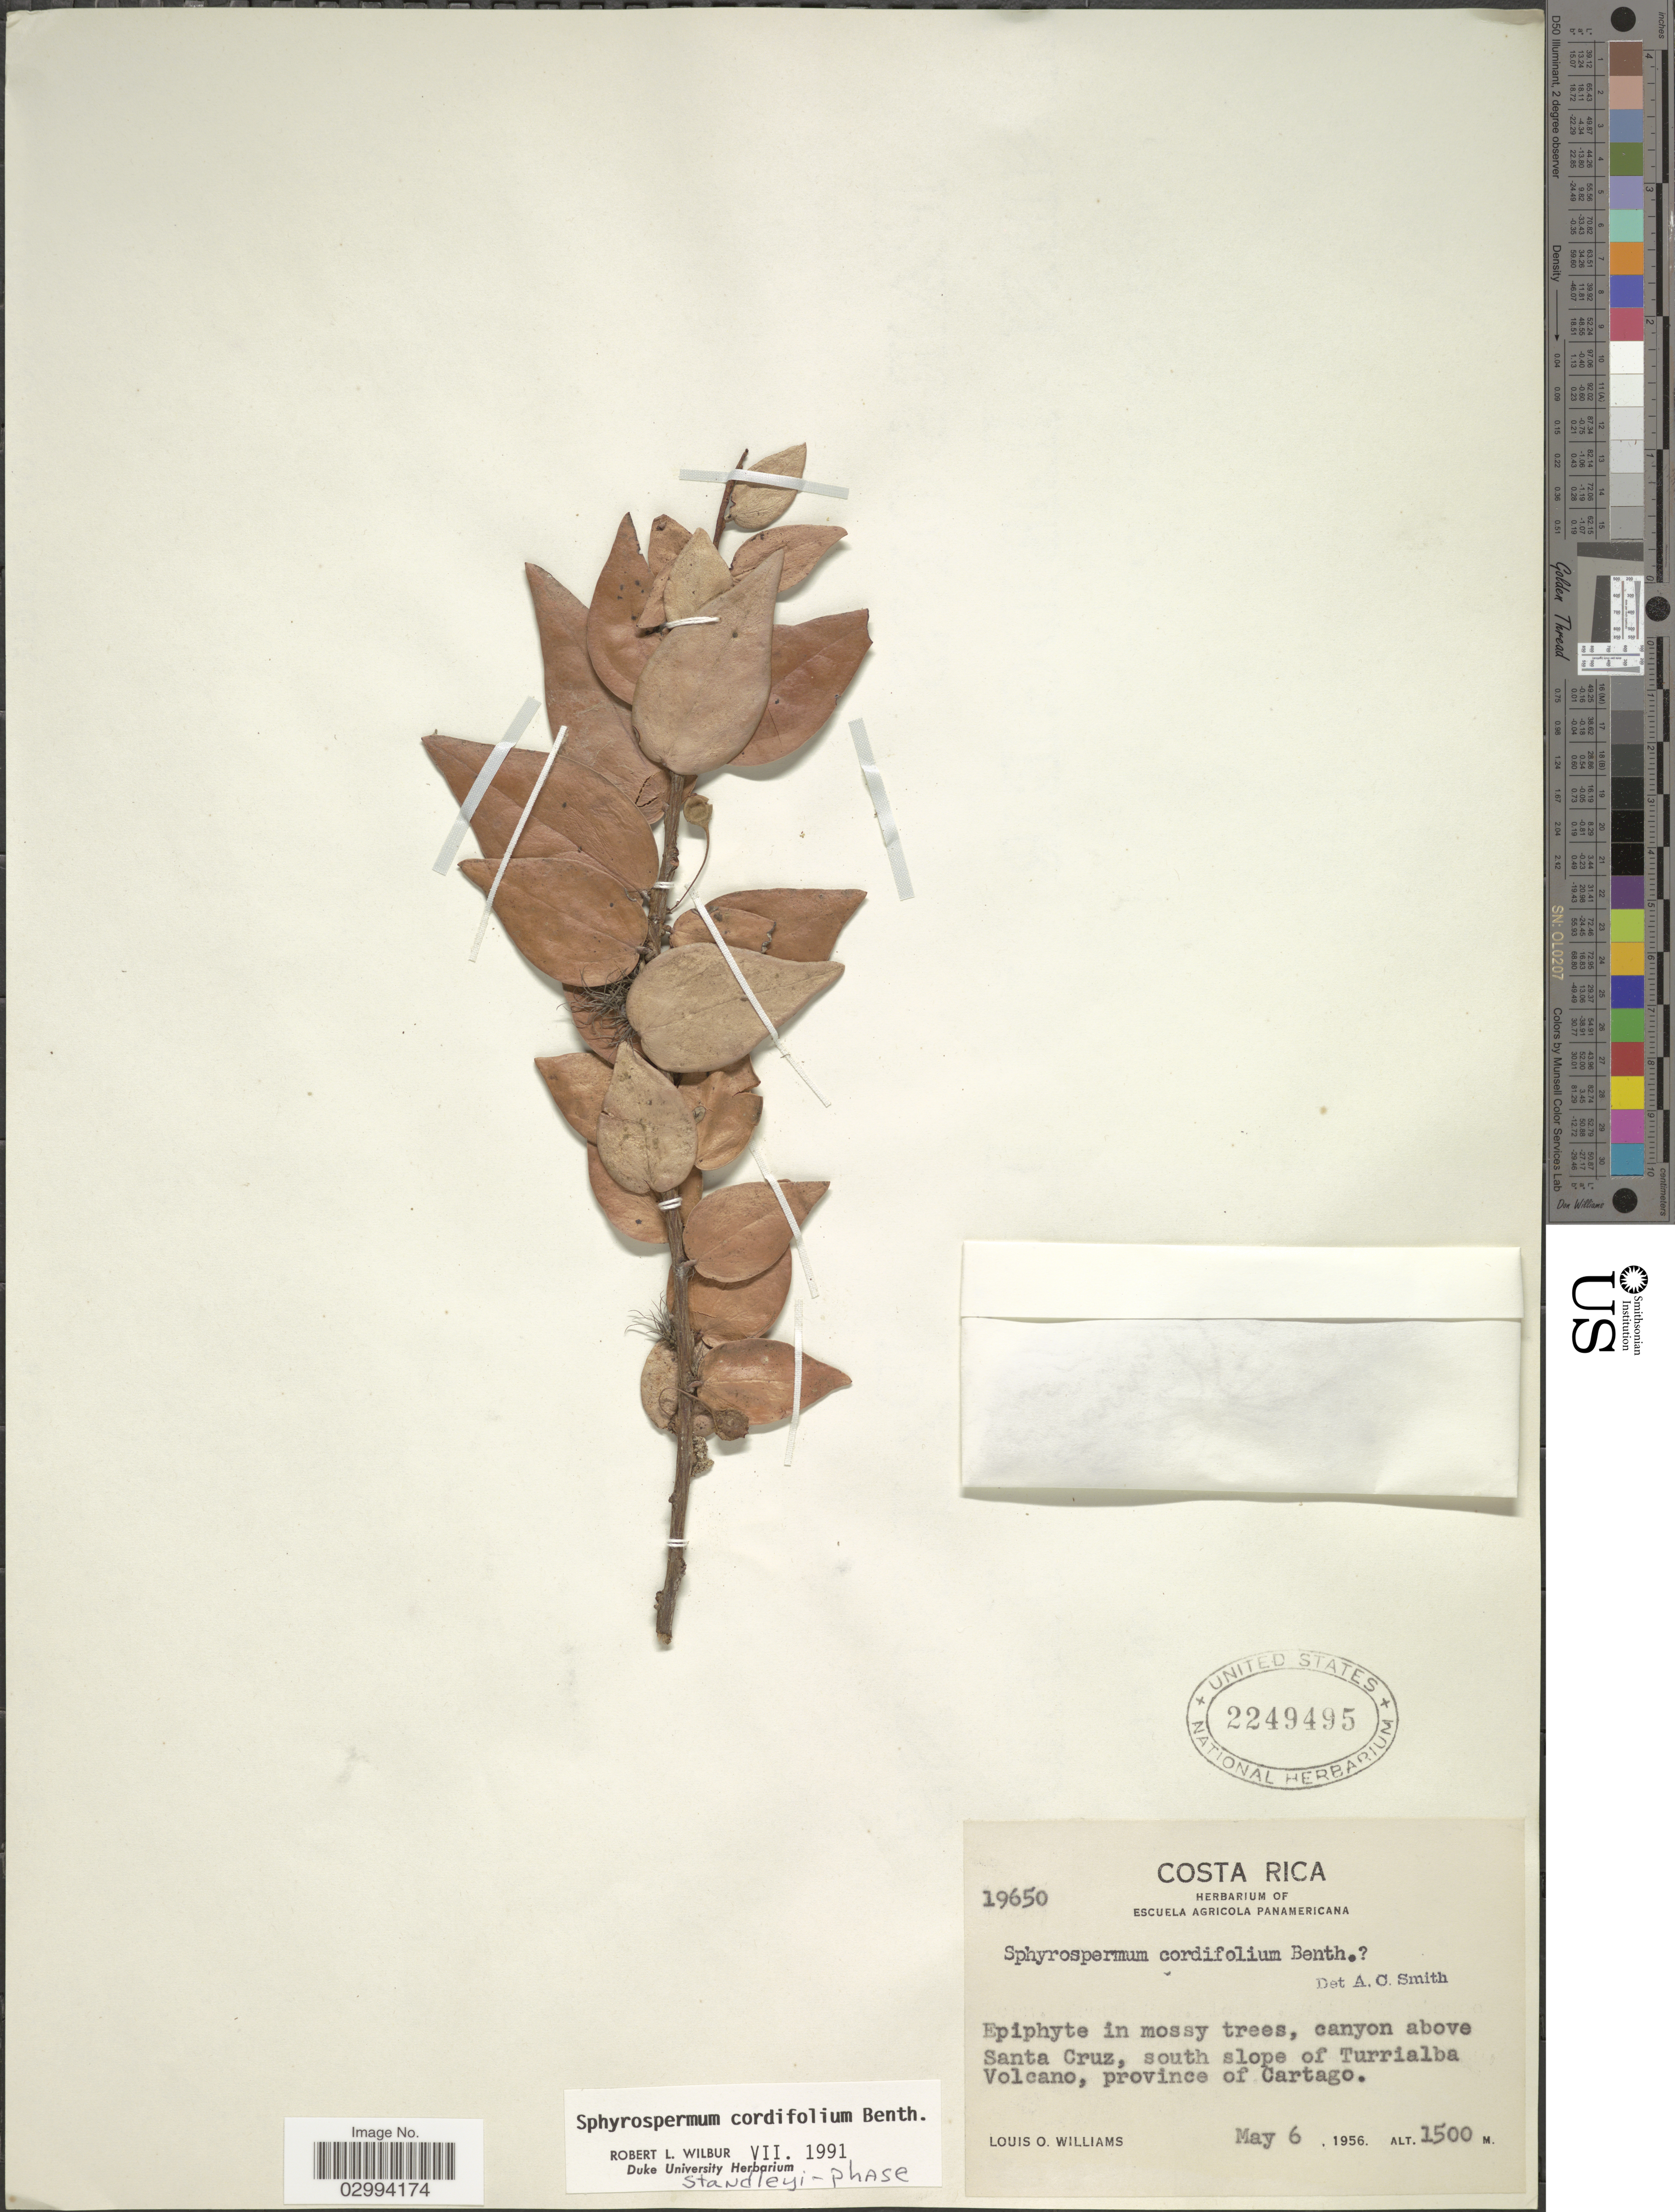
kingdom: Plantae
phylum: Tracheophyta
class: Magnoliopsida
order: Ericales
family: Ericaceae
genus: Sphyrospermum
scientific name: Sphyrospermum cordifolium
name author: Benth.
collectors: L. O. Williams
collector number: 19650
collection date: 1956-05-06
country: Costa Rica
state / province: Cartago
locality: Canyon above Santa Cruz, south slope of Turrialba Volcano.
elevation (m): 1500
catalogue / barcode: US 2249495